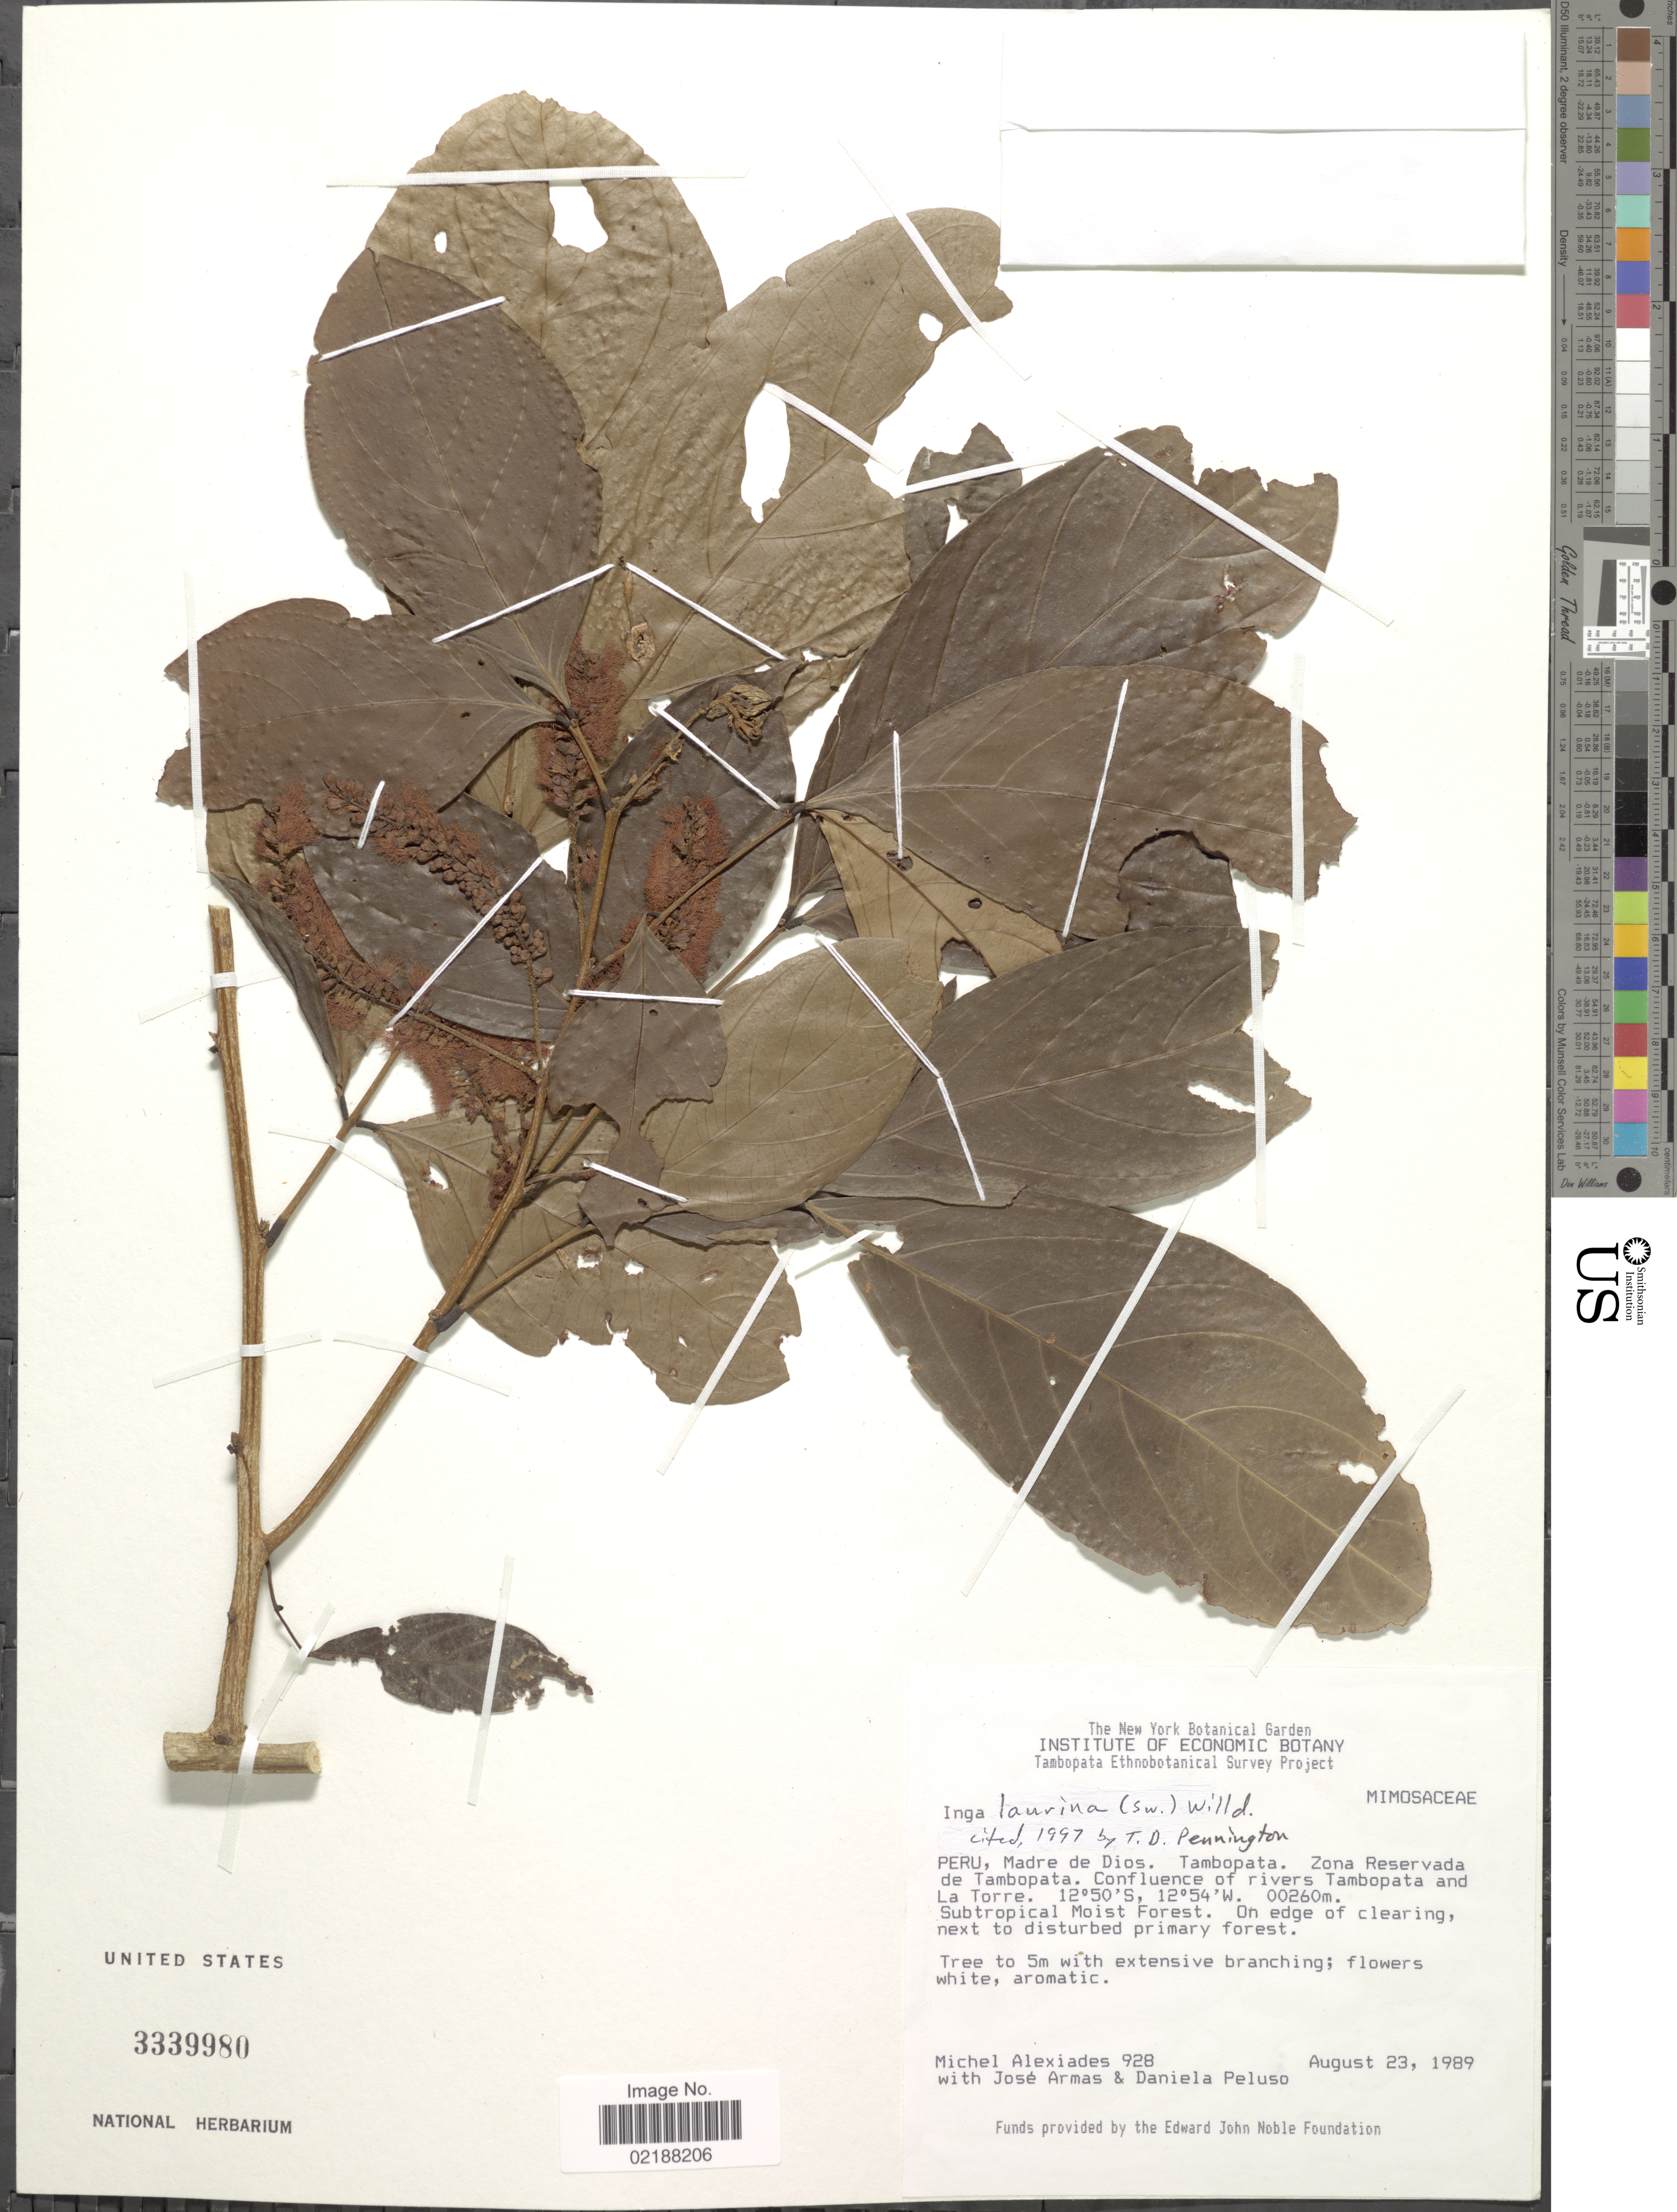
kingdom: Plantae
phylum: Tracheophyta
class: Magnoliopsida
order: Fabales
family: Fabaceae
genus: Inga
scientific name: Inga laurina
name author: (Sw.) Willd.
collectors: M. Alexiades, J. Armas & D. Peluso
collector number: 928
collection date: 1989-08-23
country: Peru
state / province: Madre de Dios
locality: Peru, Madre de Dios, Tambopata. Zona Reservada de Tambopata. Confluence of rivers Tambopata and La Torre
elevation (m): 260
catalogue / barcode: US 3339980